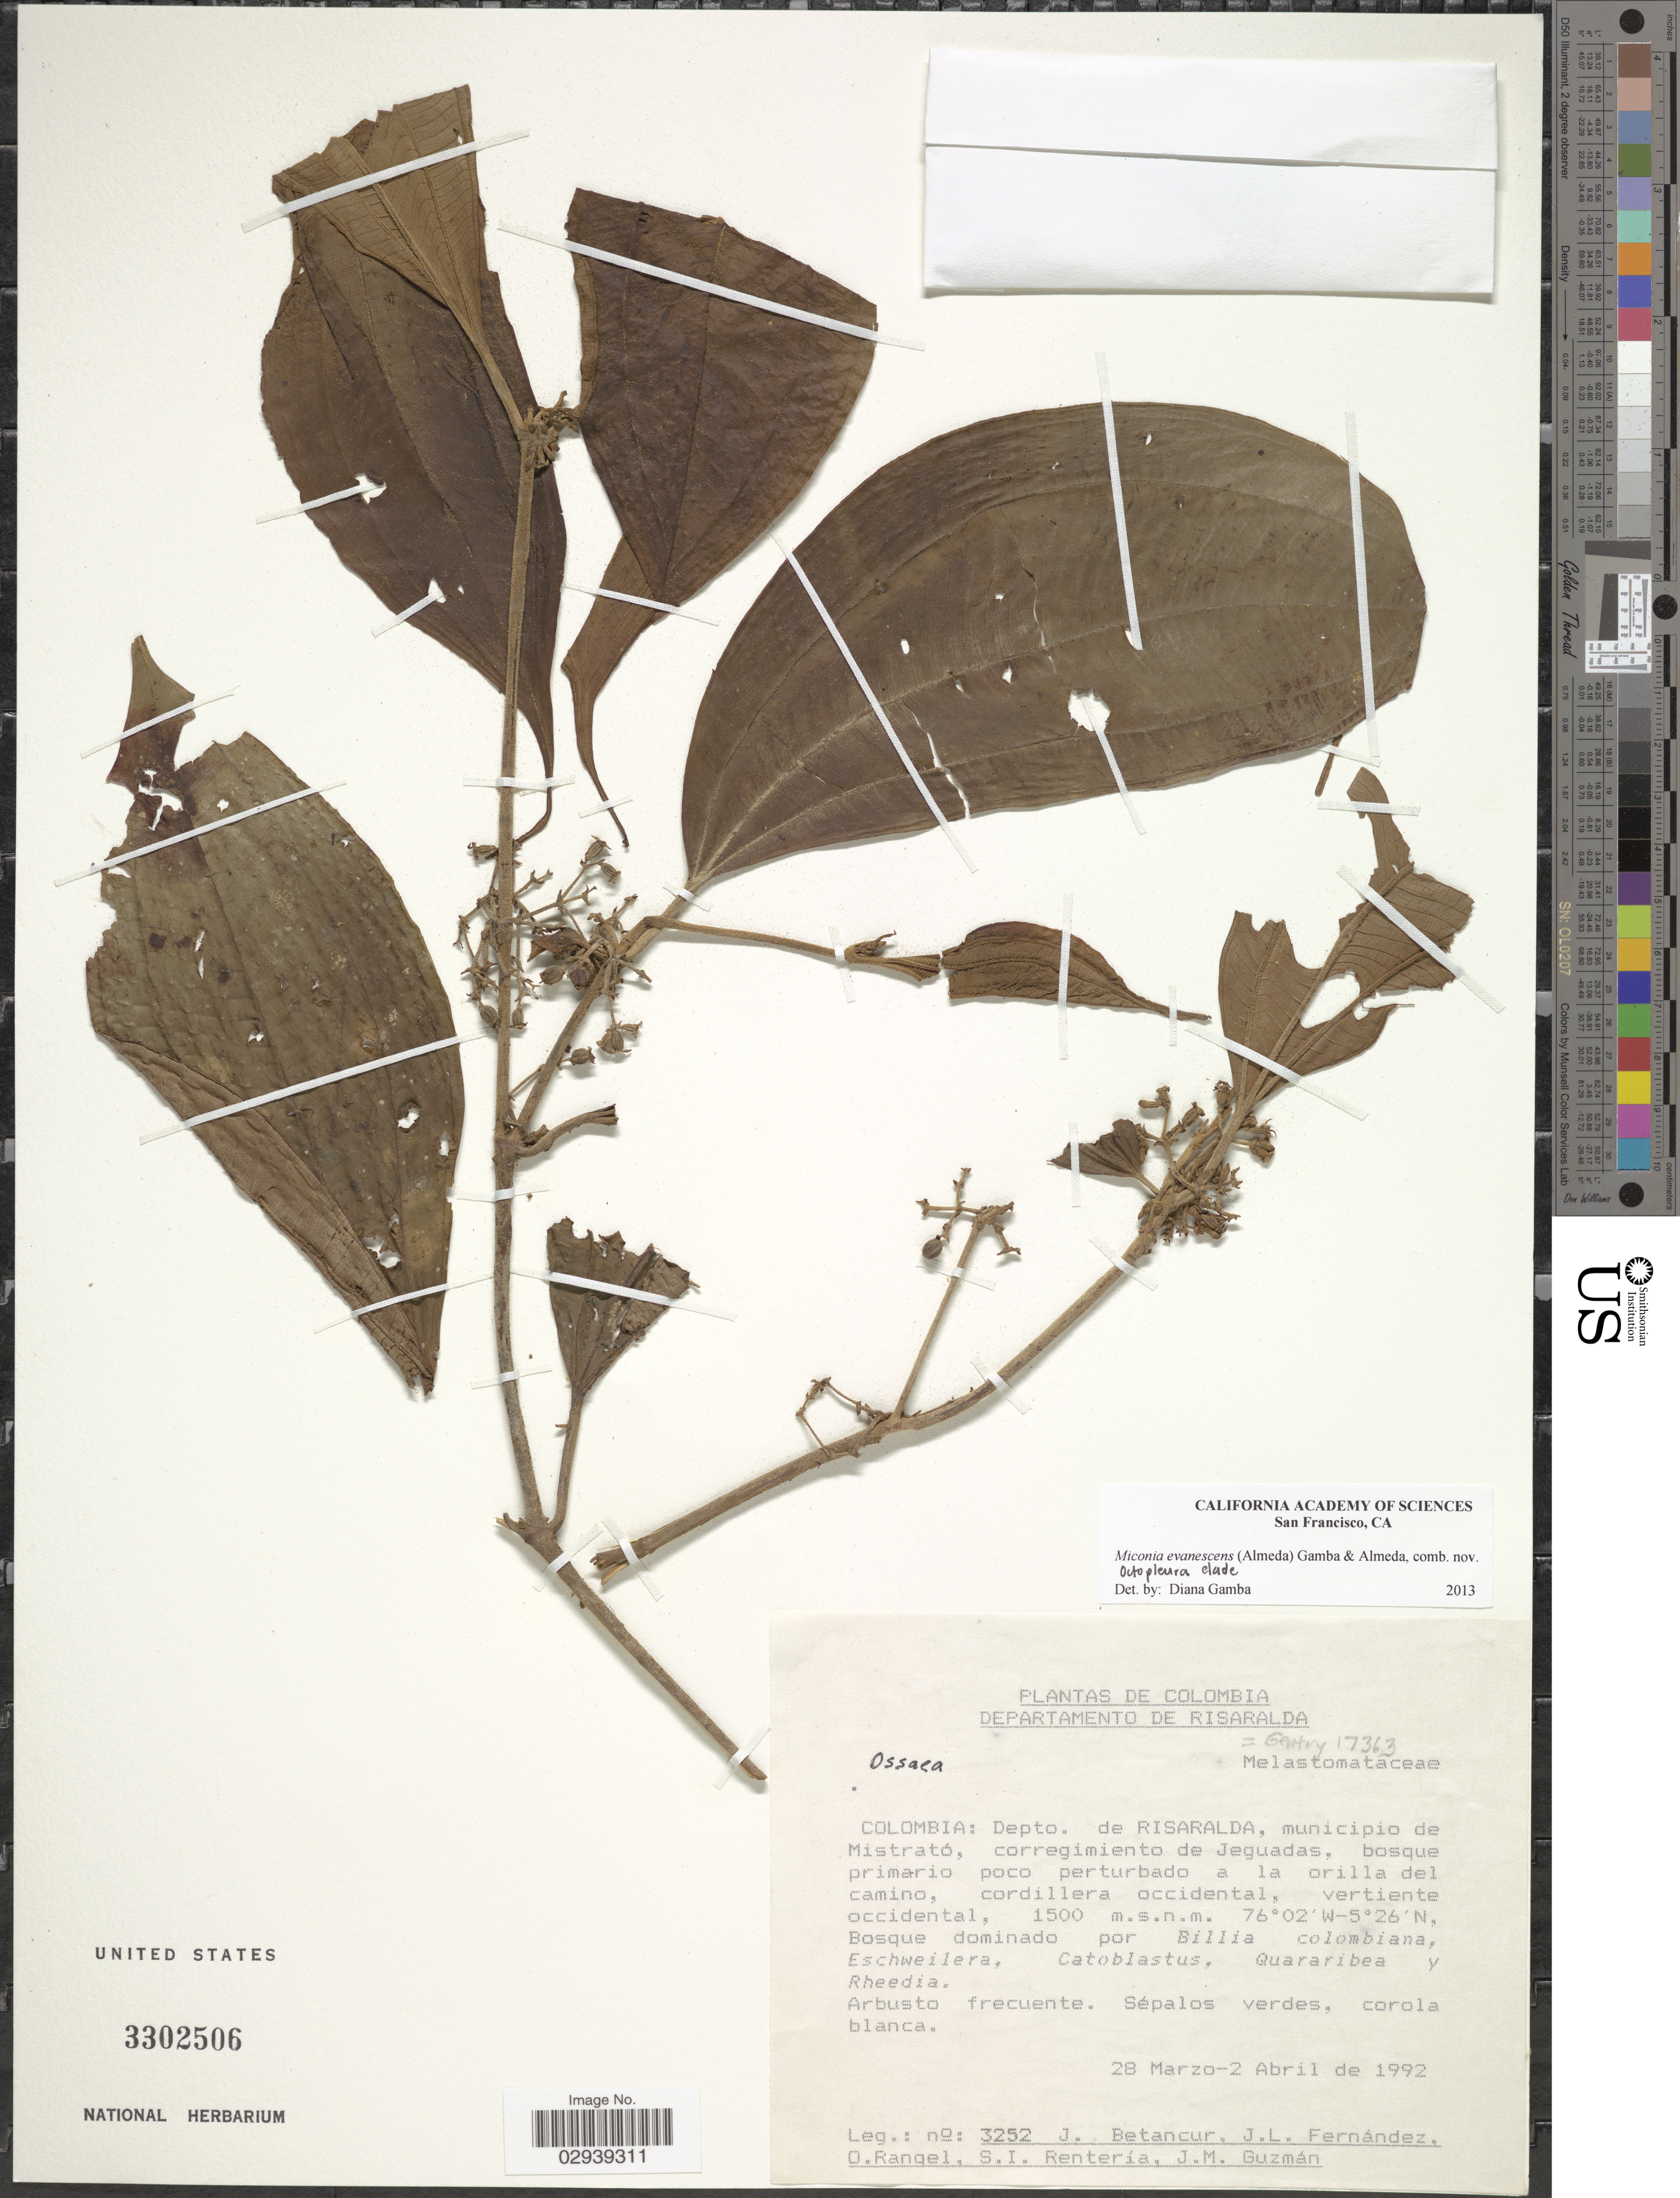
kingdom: Plantae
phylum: Tracheophyta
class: Magnoliopsida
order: Myrtales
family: Melastomataceae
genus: Miconia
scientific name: Miconia evanescens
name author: (Almeda) Gamba & Almeda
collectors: J. Betancur, J. Fernández, O. Rangel, S. Renteria & J. Guzman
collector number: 3252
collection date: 1992-03-28/1992-04-02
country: Colombia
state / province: Risaralda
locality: Depto. de Risaralda, municipio de Mistrató, corregimiento de Jeguadas. A la orilla del camino, cordillera occidental, vertiente occidental.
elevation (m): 1500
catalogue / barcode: US 3302506